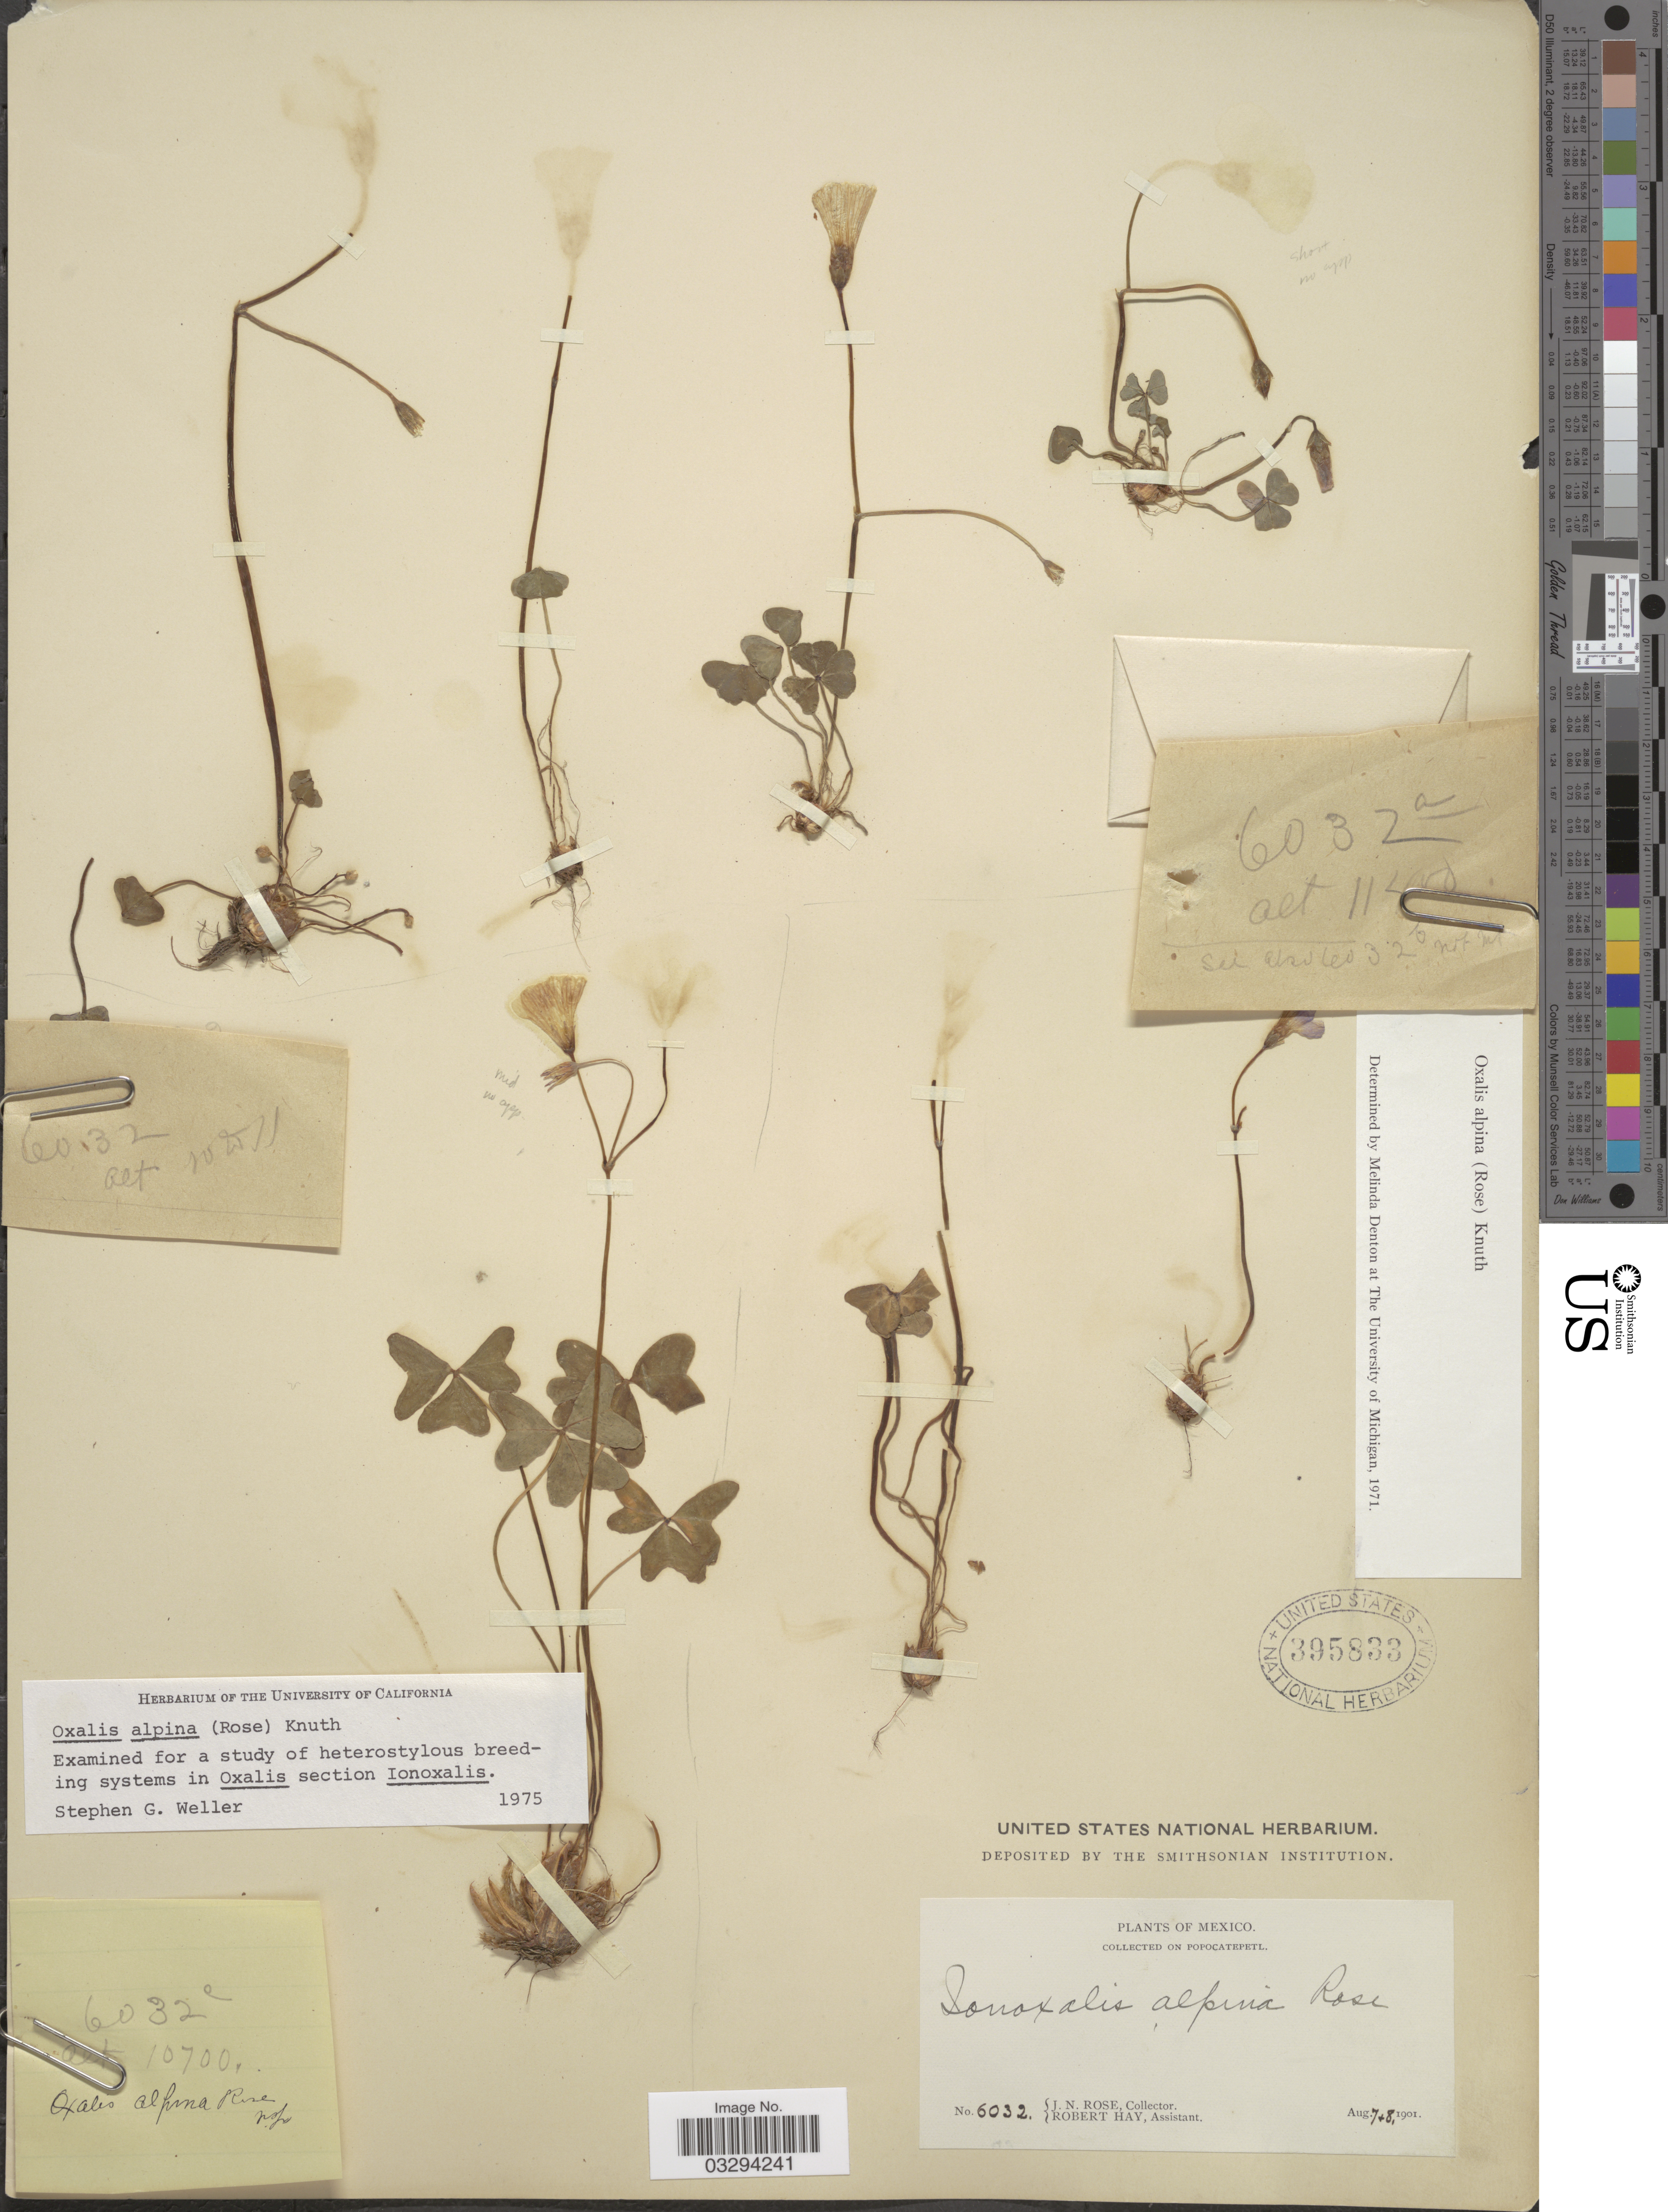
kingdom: Plantae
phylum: Tracheophyta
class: Magnoliopsida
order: Oxalidales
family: Oxalidaceae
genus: Oxalis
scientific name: Oxalis alpina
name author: (Rose) R. Knuth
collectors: J. N. Rose & R. Hay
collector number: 6032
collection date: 1901-08-07/1901-08-08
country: Mexico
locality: On Popocatepetl.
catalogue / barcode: US 395833